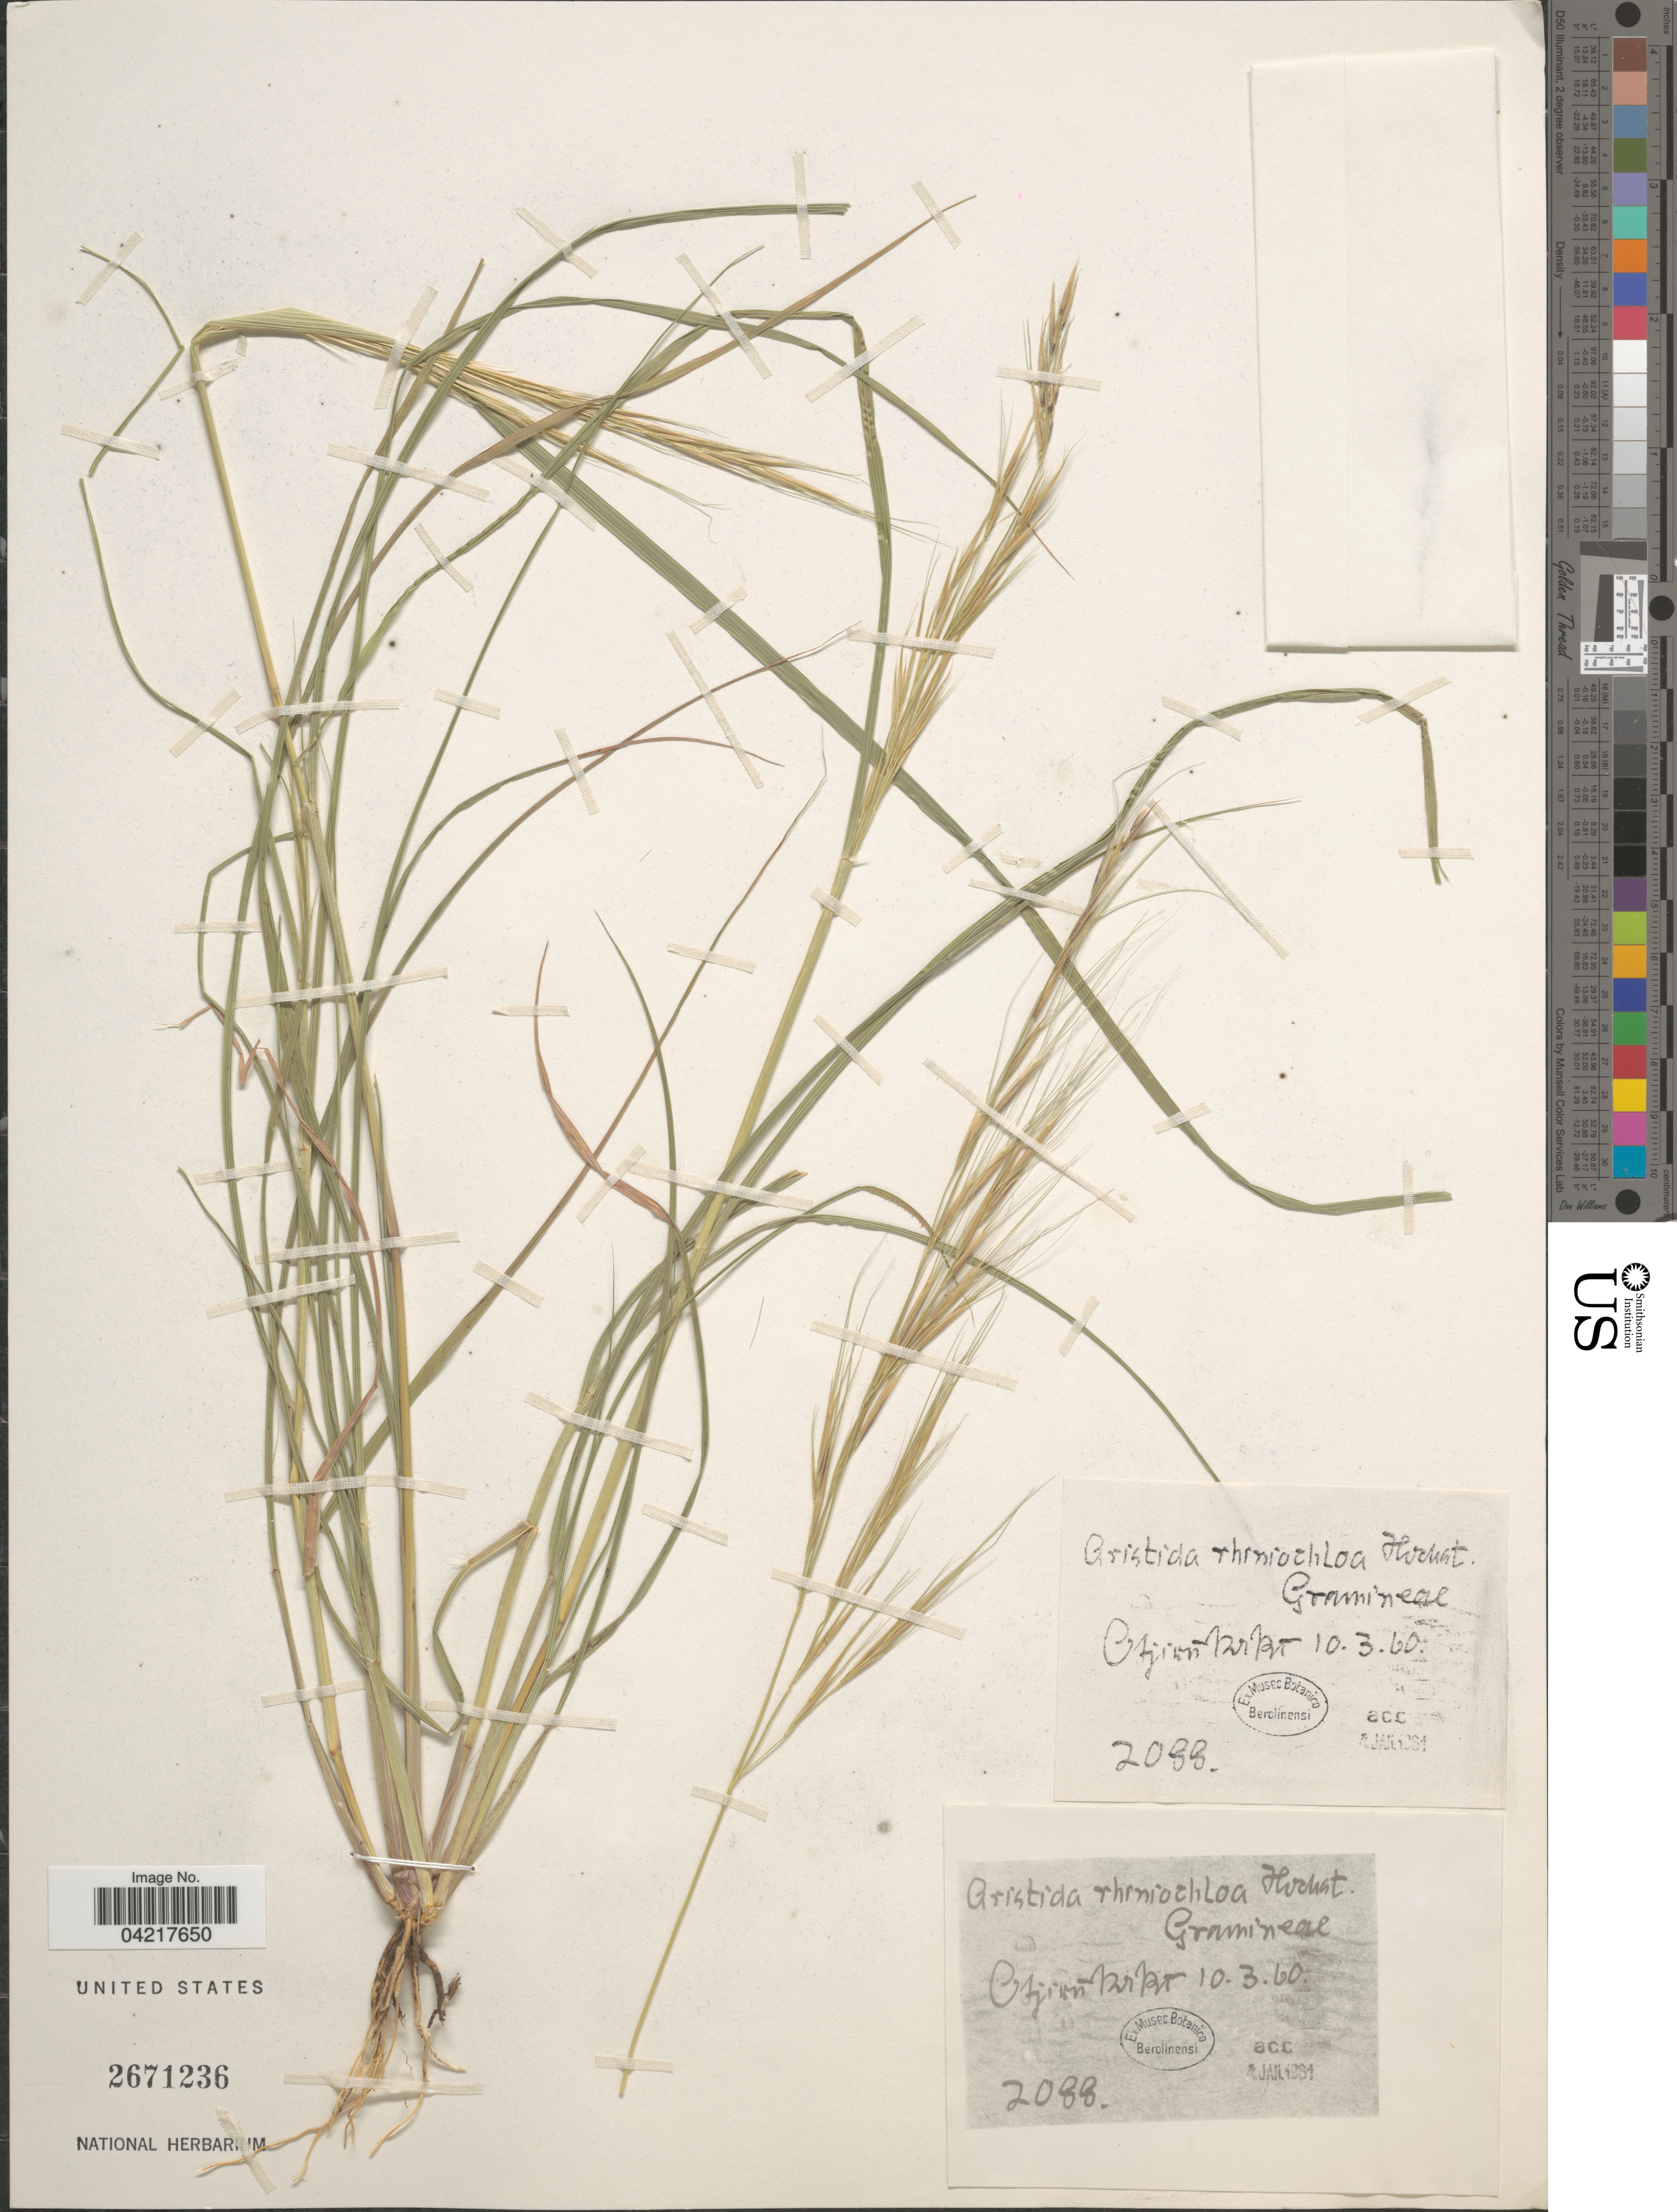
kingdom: Plantae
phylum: Tracheophyta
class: Liliopsida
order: Poales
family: Poaceae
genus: Aristida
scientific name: Aristida rhiniochloa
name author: Hochst.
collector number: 2088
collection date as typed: Transcribed d/m/y: 10/3/60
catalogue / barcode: US 2671236